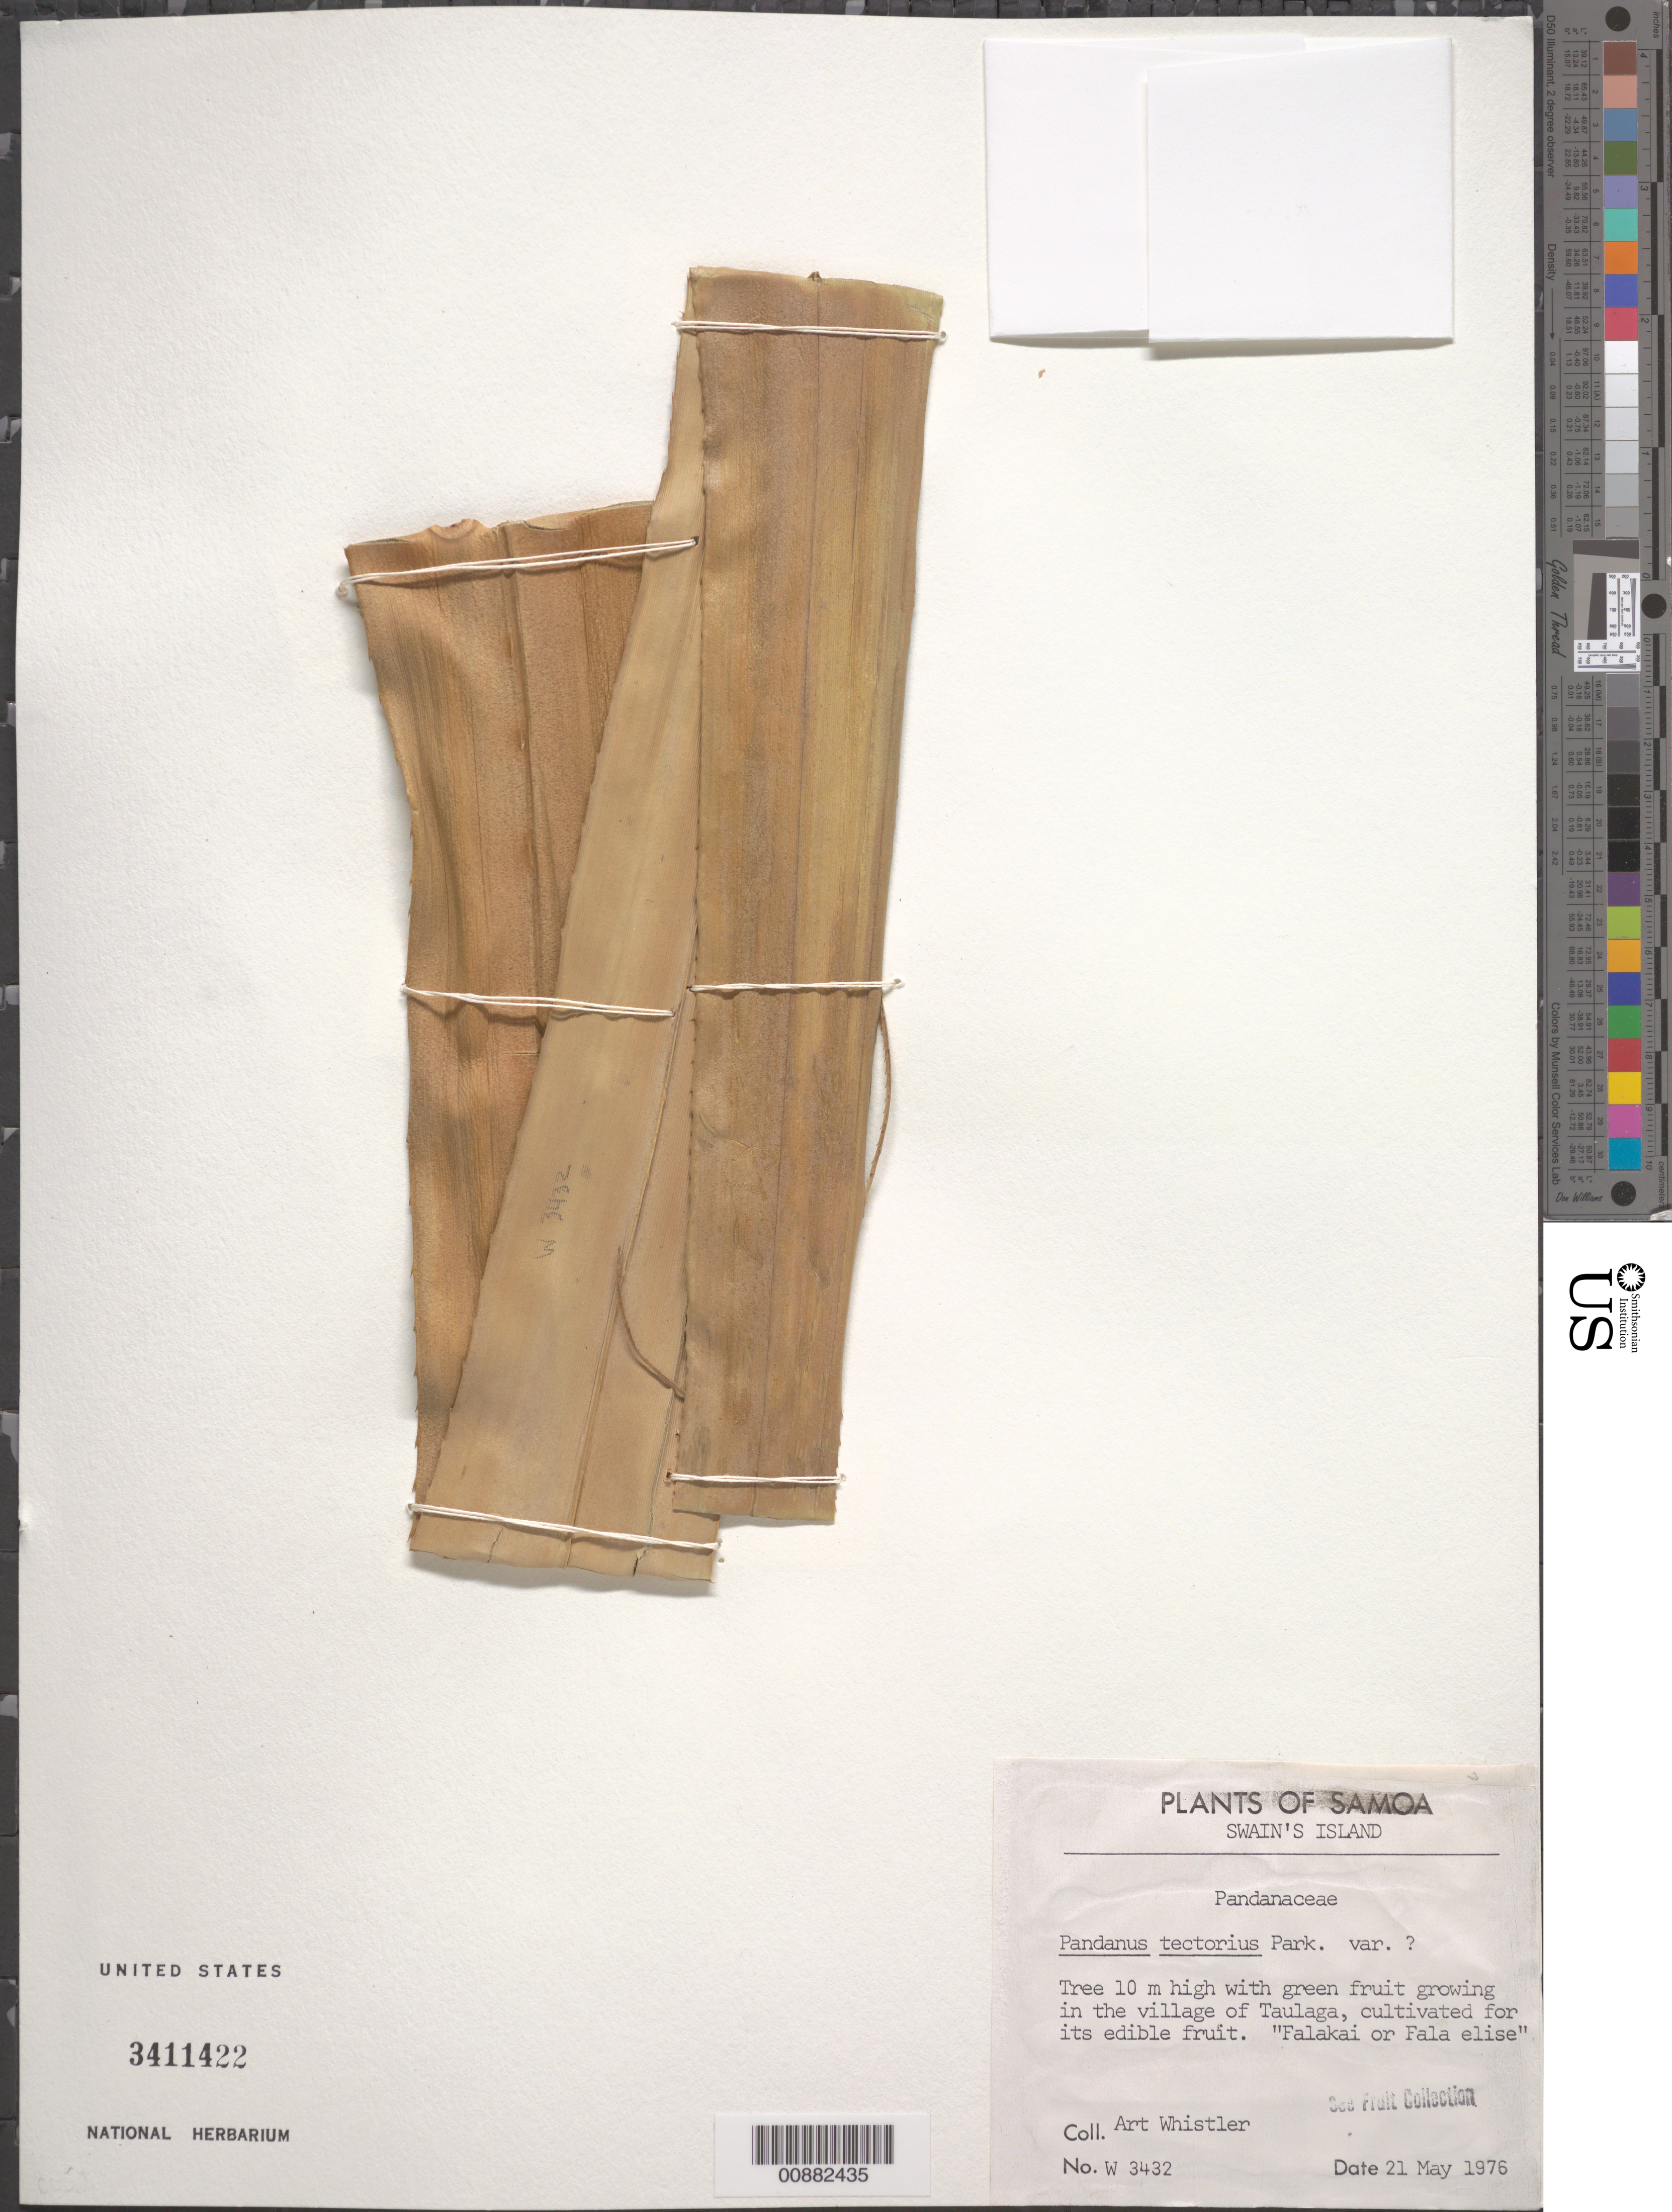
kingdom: Plantae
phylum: Tracheophyta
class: Liliopsida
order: Pandanales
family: Pandanaceae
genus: Pandanus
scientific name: Pandanus tectorius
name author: Parkinson ex DuRoi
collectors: A. Whistler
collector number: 3432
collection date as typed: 21 May 1976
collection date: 1976-05-21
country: American Samoa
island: Swains [Olosenga]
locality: In the village of Taulaga.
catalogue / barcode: US 3411422